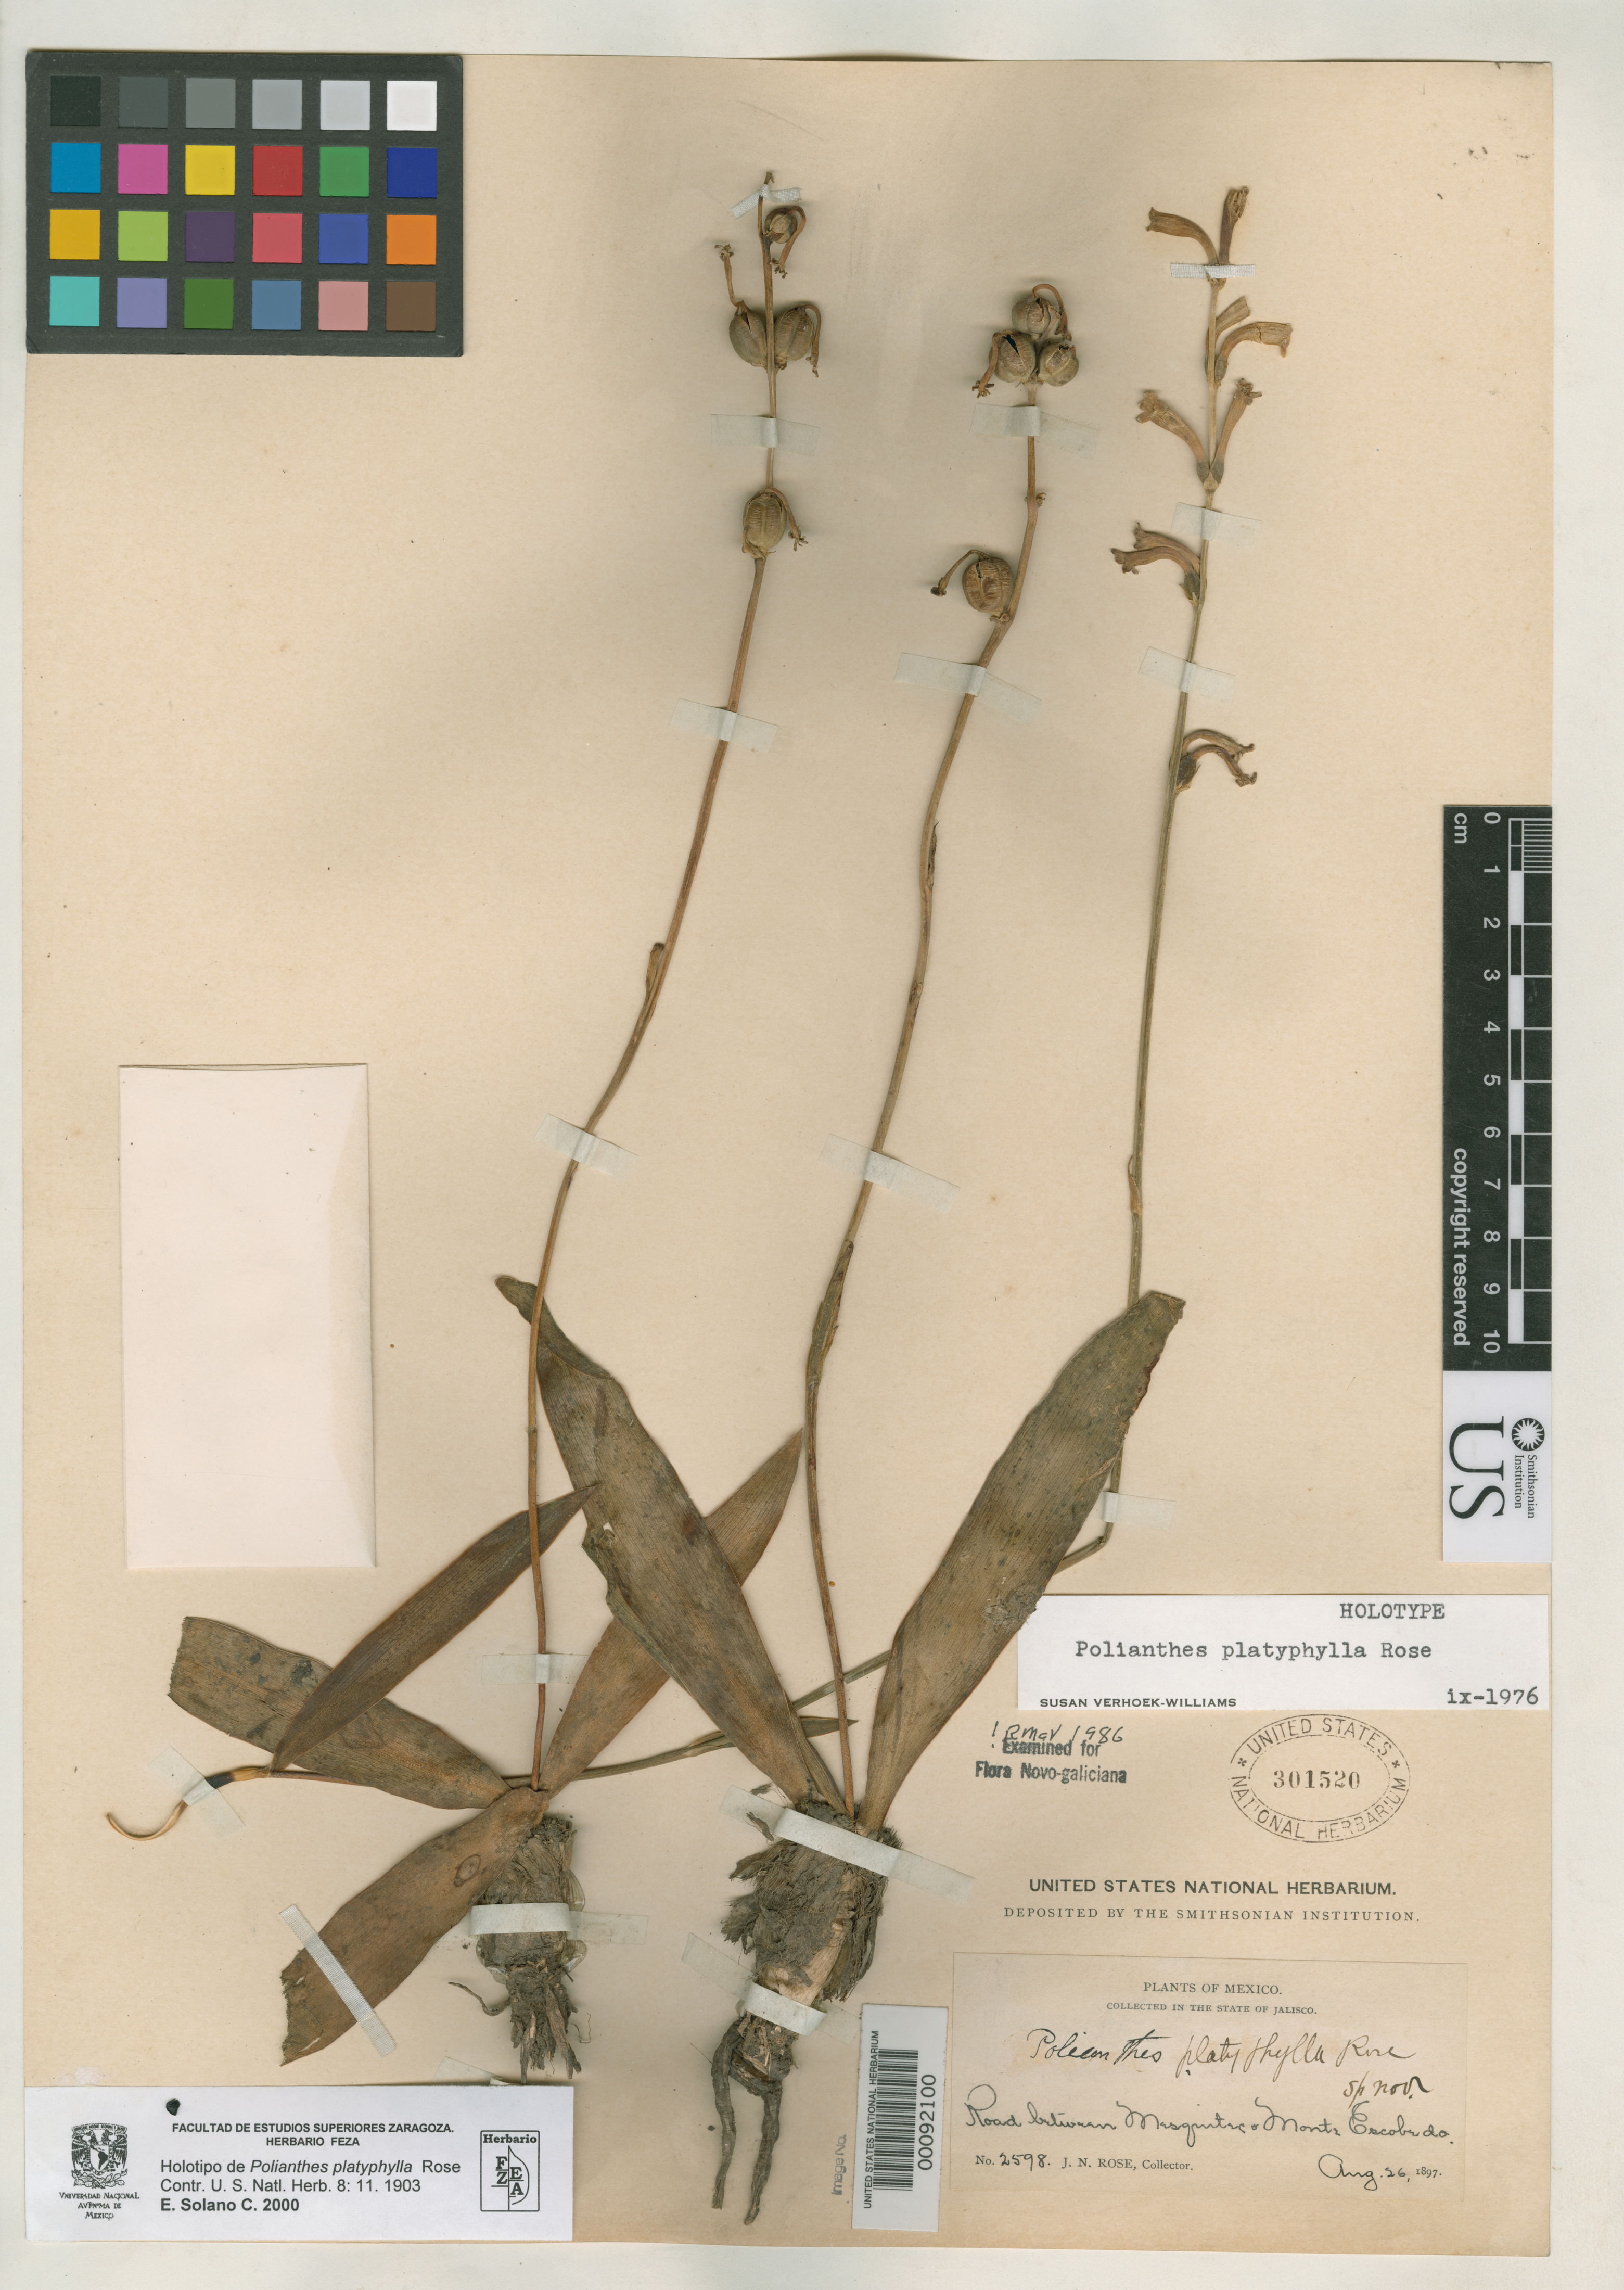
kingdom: Plantae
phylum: Tracheophyta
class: Liliopsida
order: Asparagales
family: Asparagaceae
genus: Polianthes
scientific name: Polianthes platyphylla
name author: Rose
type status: Holotype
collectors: J. N. Rose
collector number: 2598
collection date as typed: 26 Aug 1897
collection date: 1897-08-26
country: Mexico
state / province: Jalisco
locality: Road between Mesquitec & Monte Escobido.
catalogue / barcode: US 301520